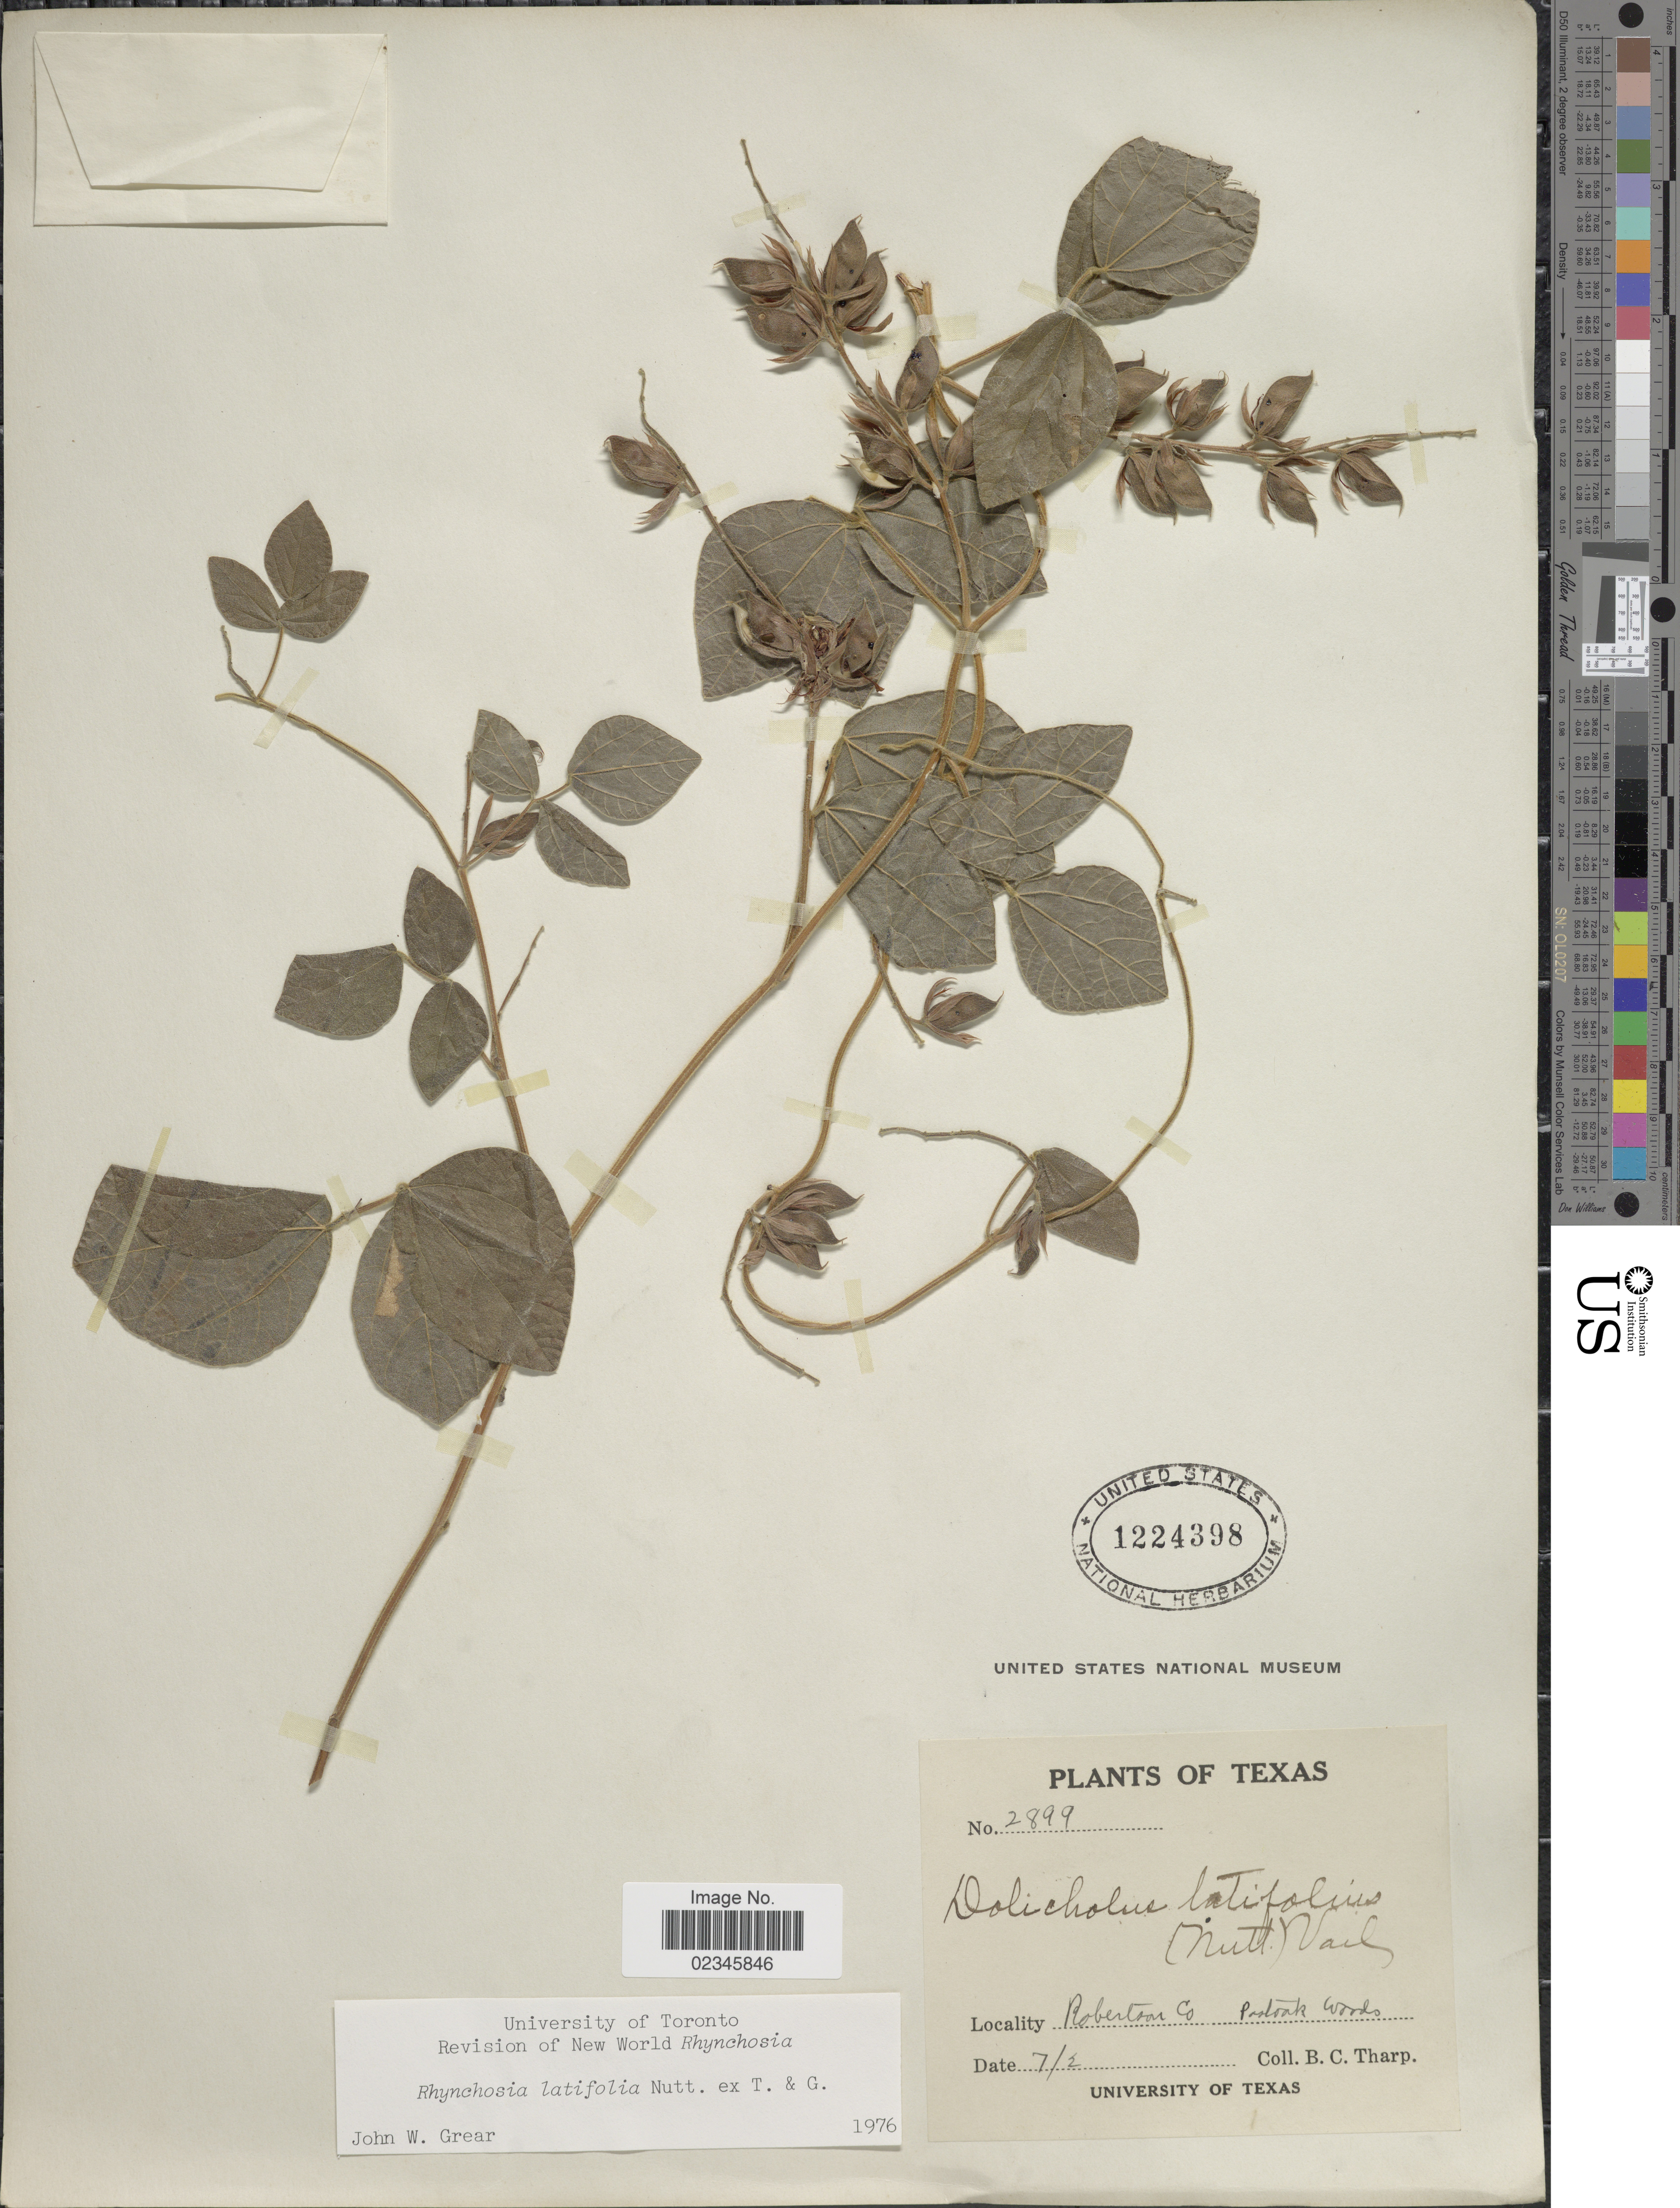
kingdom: Plantae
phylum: Tracheophyta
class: Magnoliopsida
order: Fabales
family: Fabaceae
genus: Rhynchosia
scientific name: Rhynchosia latifolia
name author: Nutt. ex Torr. & A. Gray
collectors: B. C. Tharp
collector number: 2899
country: United States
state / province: Texas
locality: Robertson Co., Postoak woods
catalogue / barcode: US 1224398